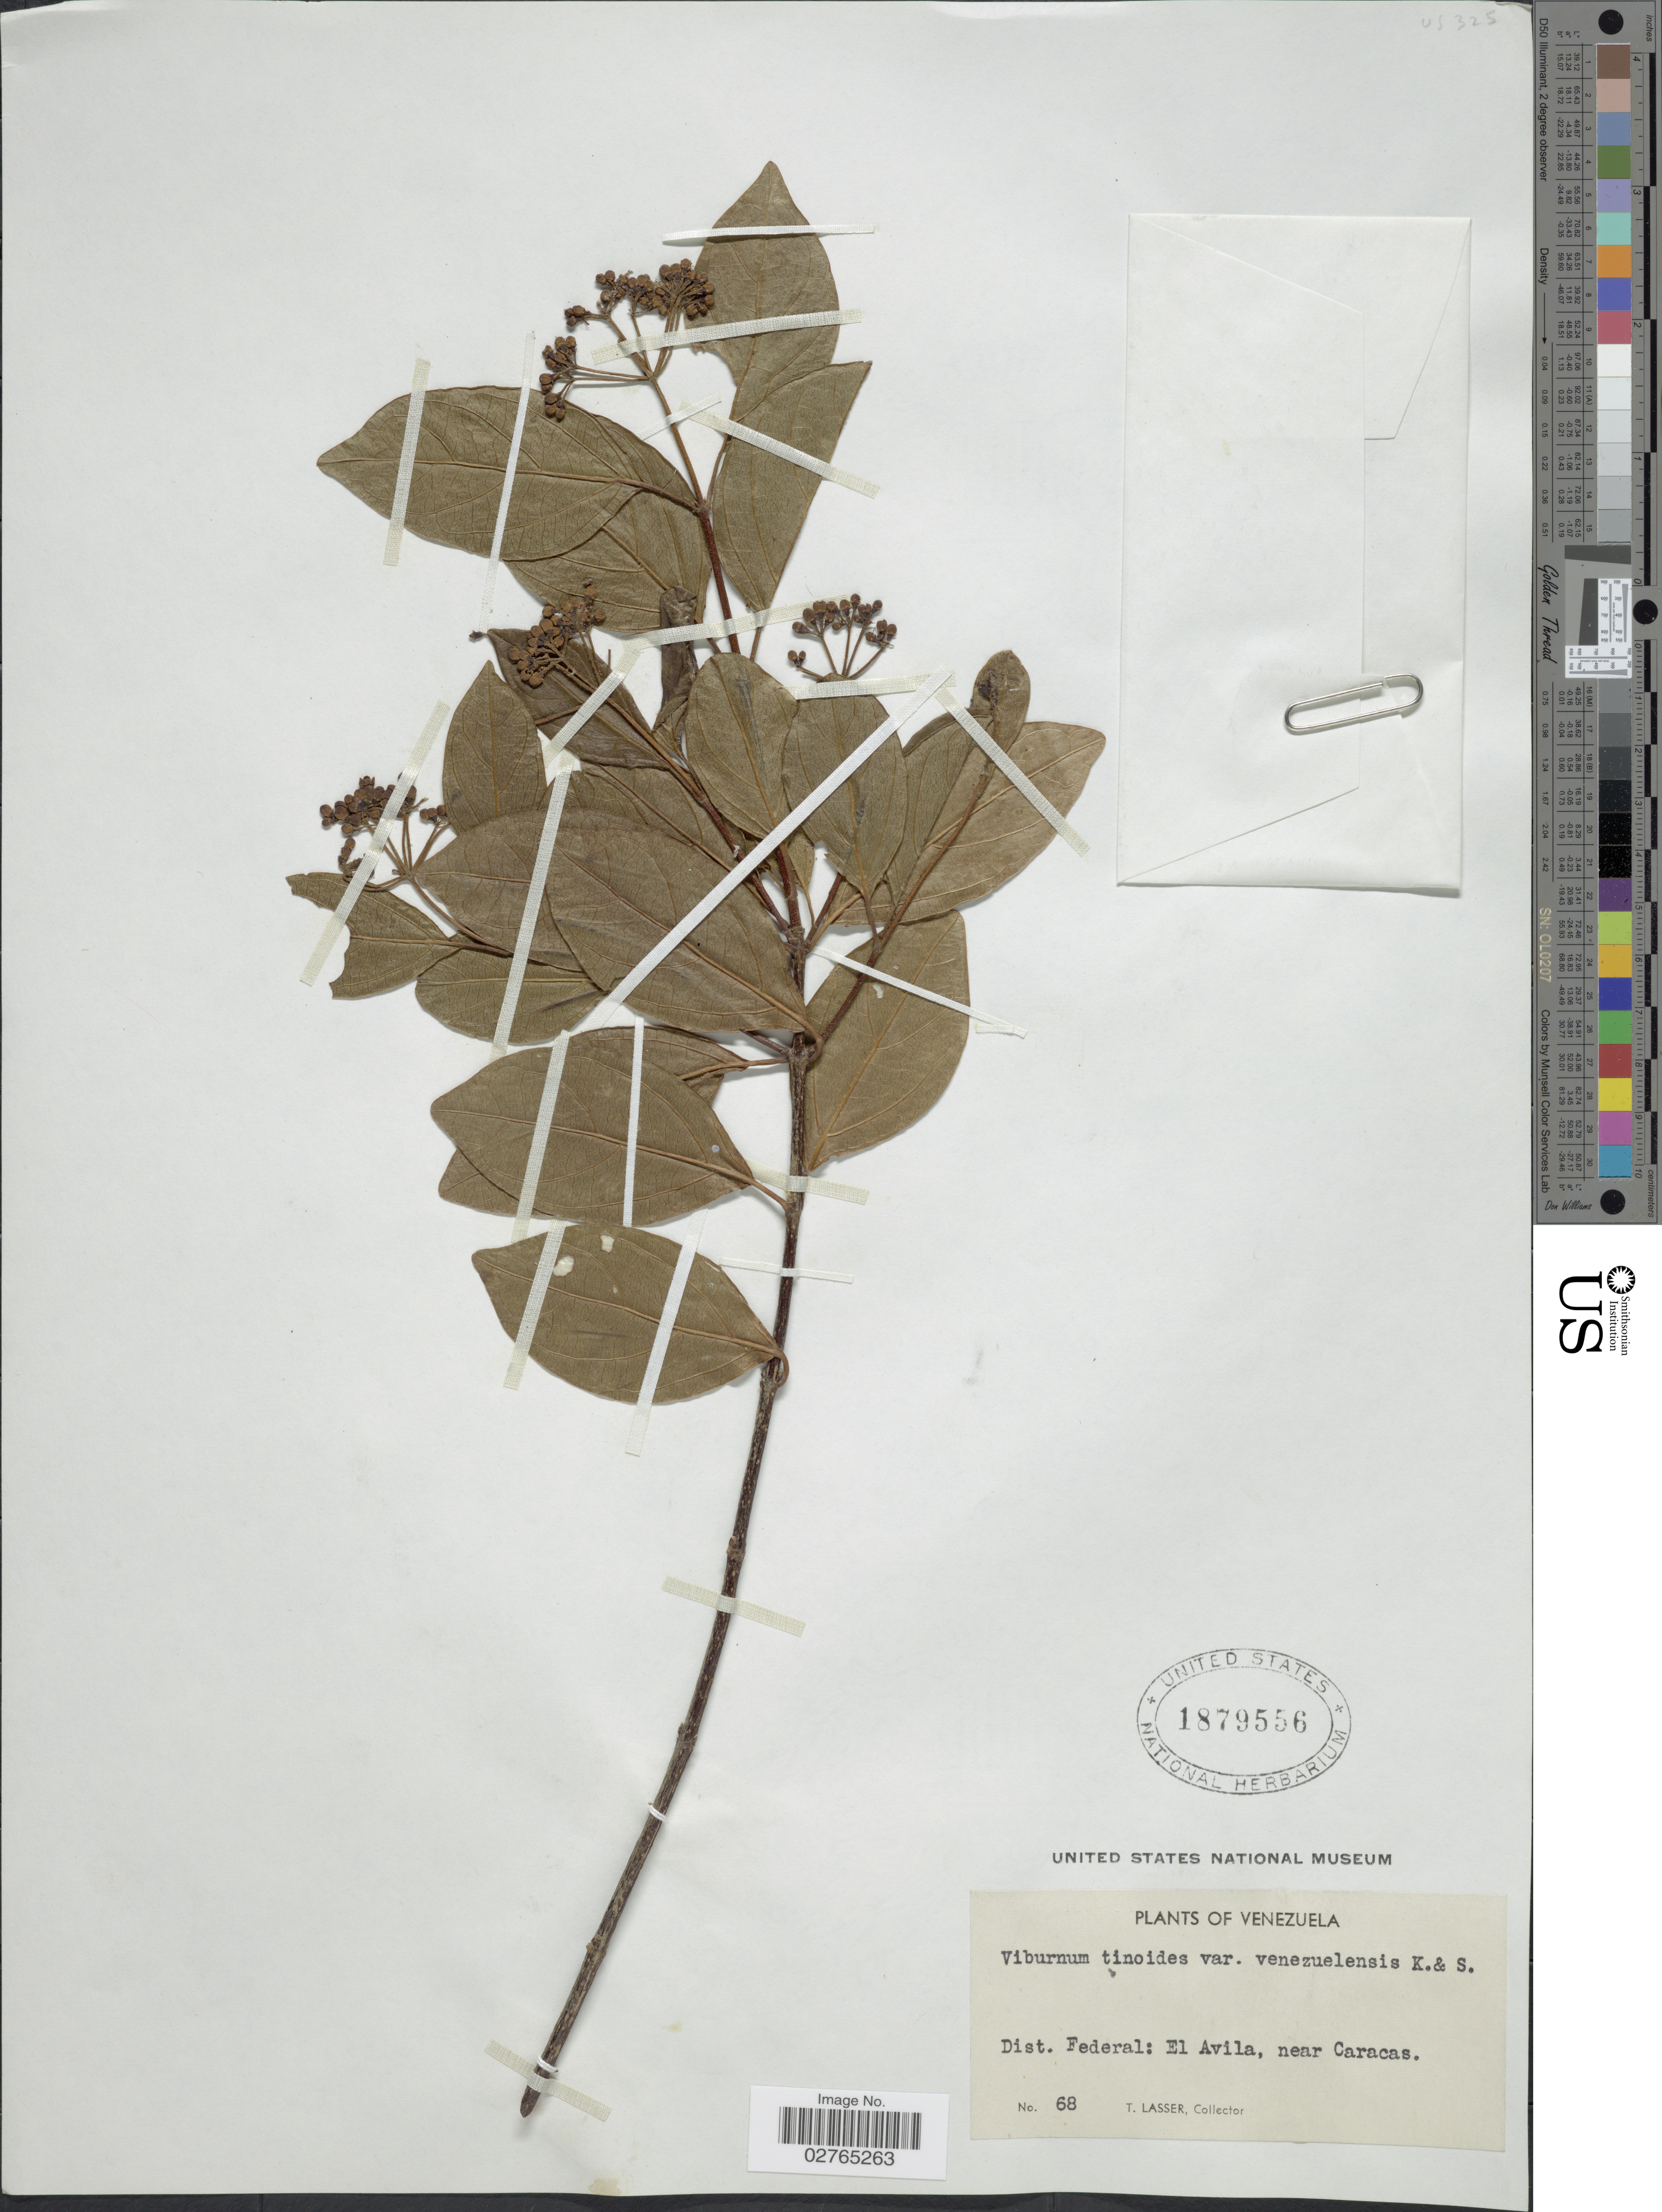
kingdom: Plantae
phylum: Tracheophyta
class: Magnoliopsida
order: Dipsacales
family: Viburnaceae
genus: Viburnum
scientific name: Viburnum tinoides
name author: L. f.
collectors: T. Lasser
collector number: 68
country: Venezuela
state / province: Miranda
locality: Dist. Federal: El Avila, near Caracas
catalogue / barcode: US 1879556